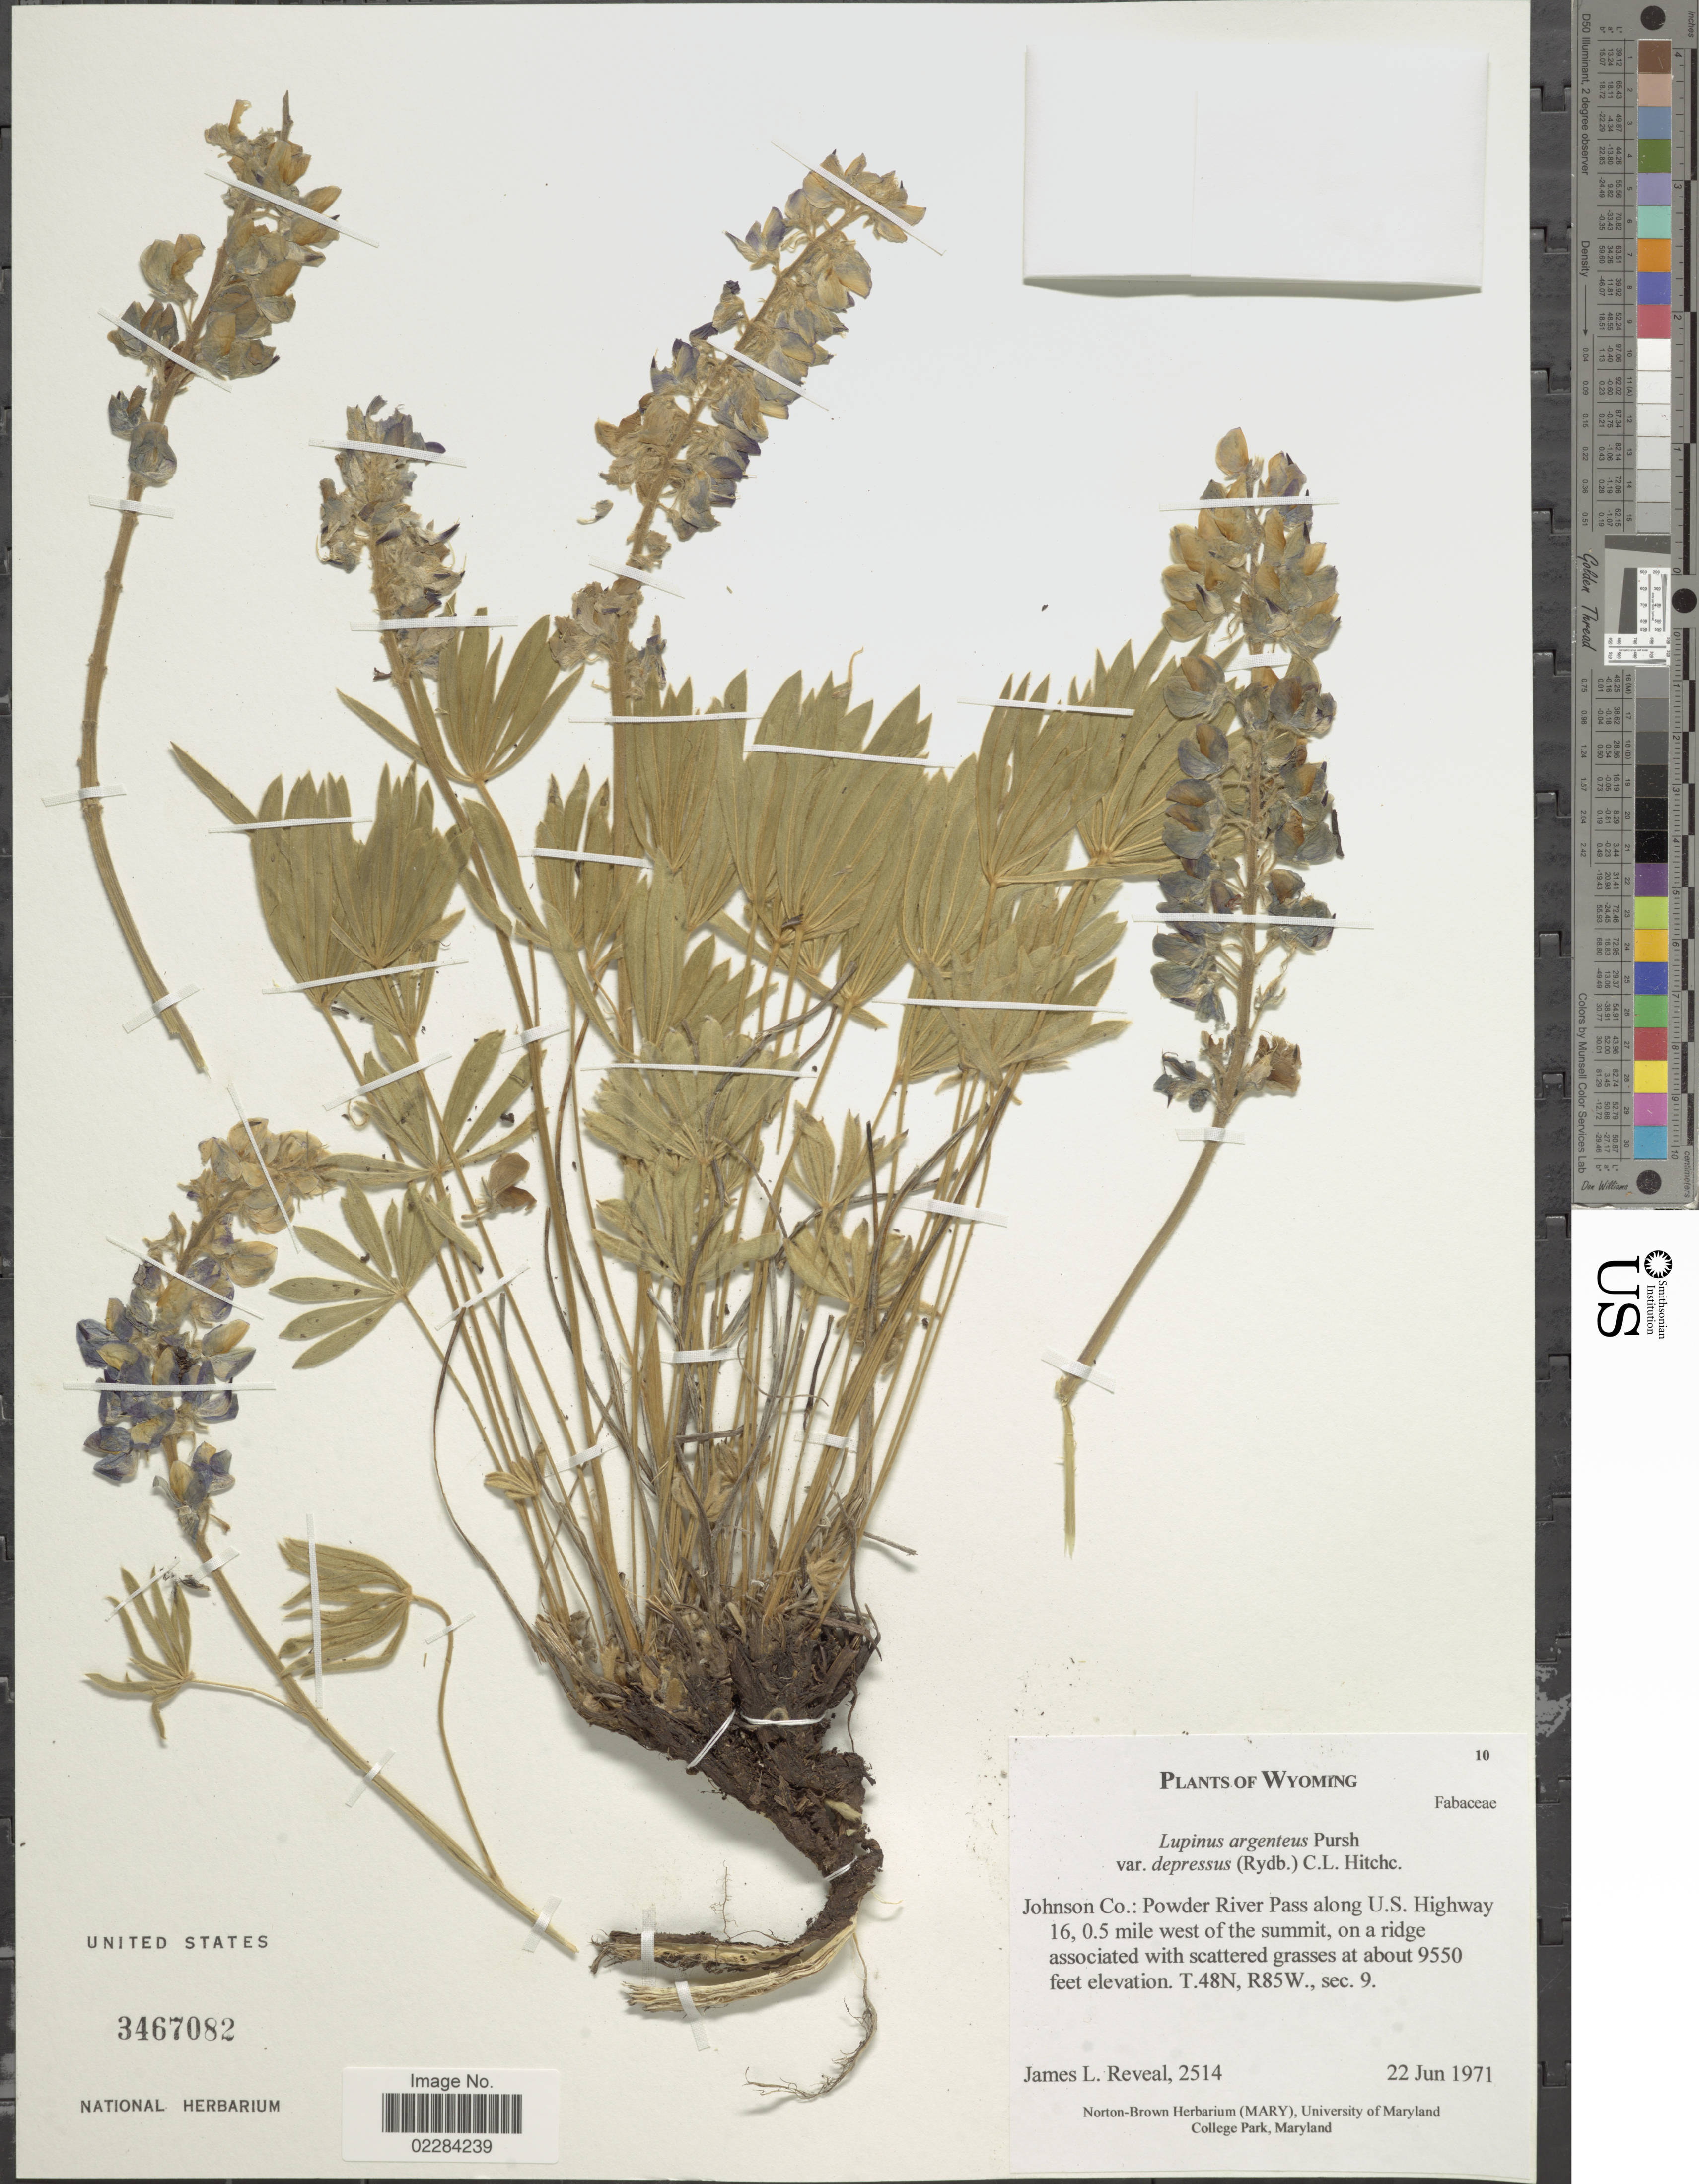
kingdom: Plantae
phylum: Tracheophyta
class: Magnoliopsida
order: Fabales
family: Fabaceae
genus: Lupinus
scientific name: Lupinus depressus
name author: Rydb.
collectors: J. L. Reveal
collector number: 2514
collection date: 1971-06-22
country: United States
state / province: Wyoming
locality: Johnson Co.: Powder River Pass along U.S. Highway 16, 0.5 mile west of summit. T.48N, R85W., sec 9.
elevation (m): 2911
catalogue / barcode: US 3467082